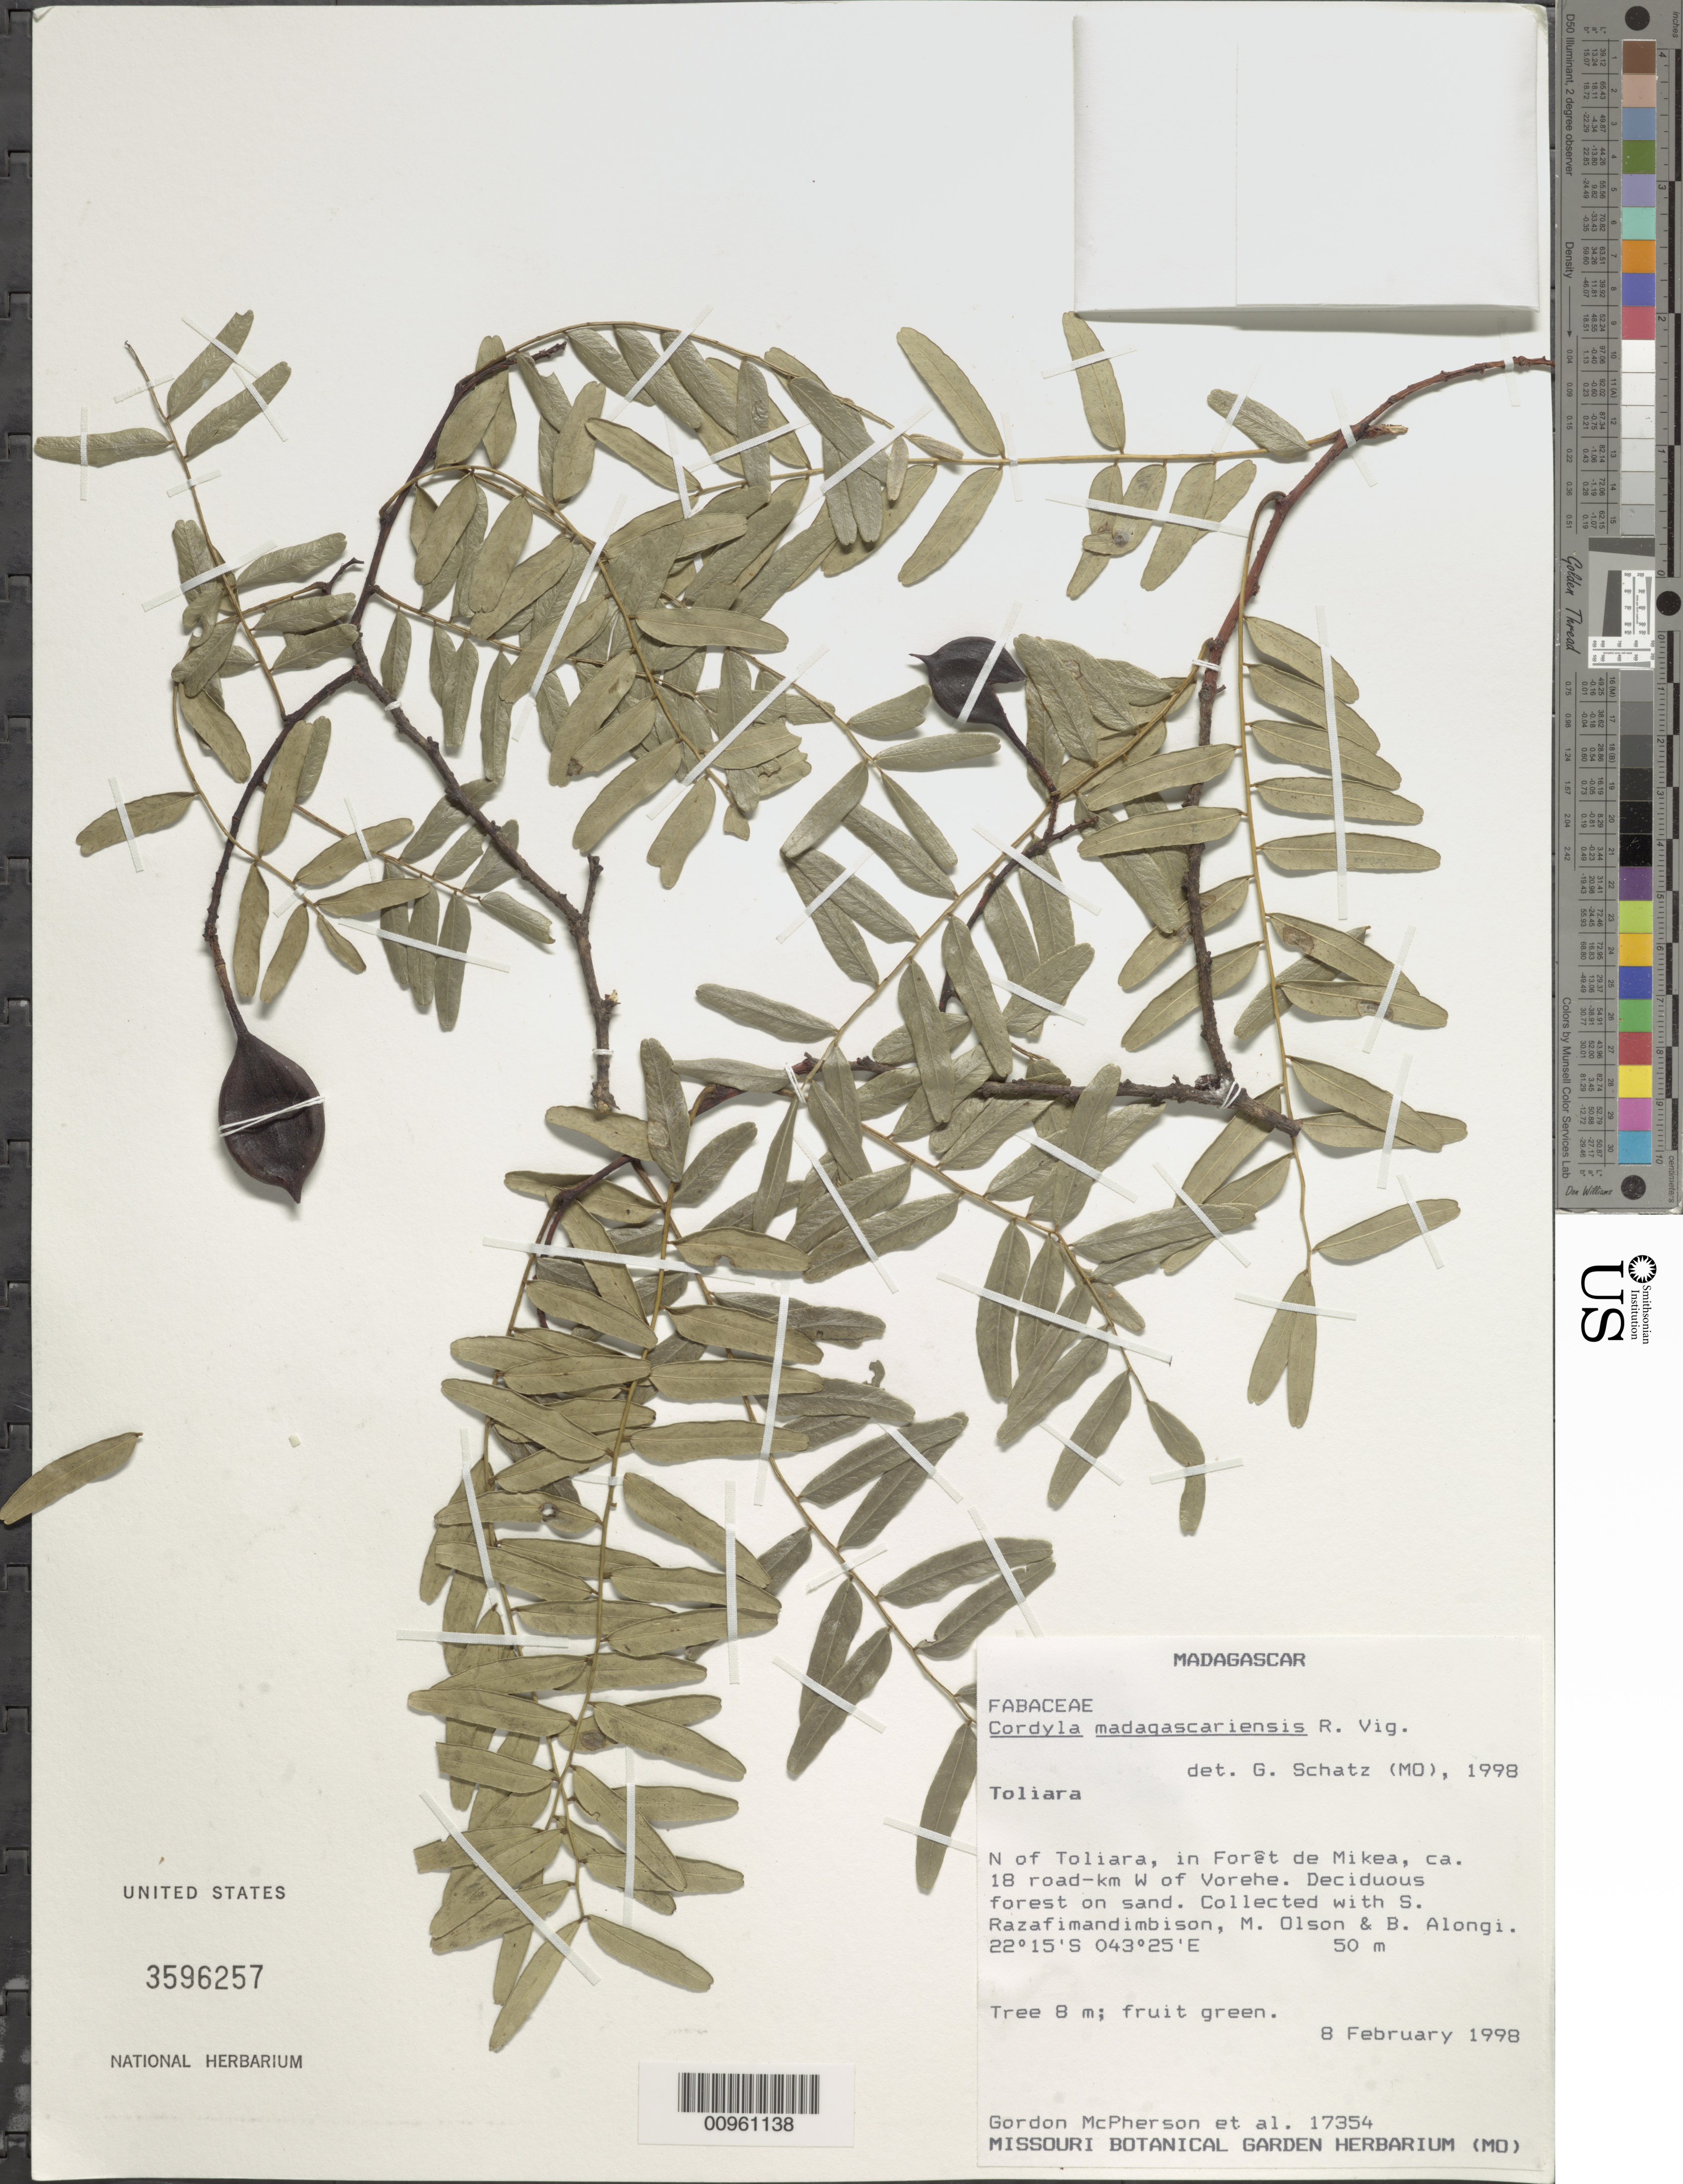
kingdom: Plantae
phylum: Tracheophyta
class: Magnoliopsida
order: Fabales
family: Fabaceae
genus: Cordyla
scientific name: Cordyla madagascariensis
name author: R. Vig.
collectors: G. D. McPherson et al.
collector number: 17354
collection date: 1998-02-08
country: Madagascar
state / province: Atsimo-Andrefana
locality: N of Toliara, in Forest de Mikea, ca. 18 road-km W of Vorehe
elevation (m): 50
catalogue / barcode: US 3596257